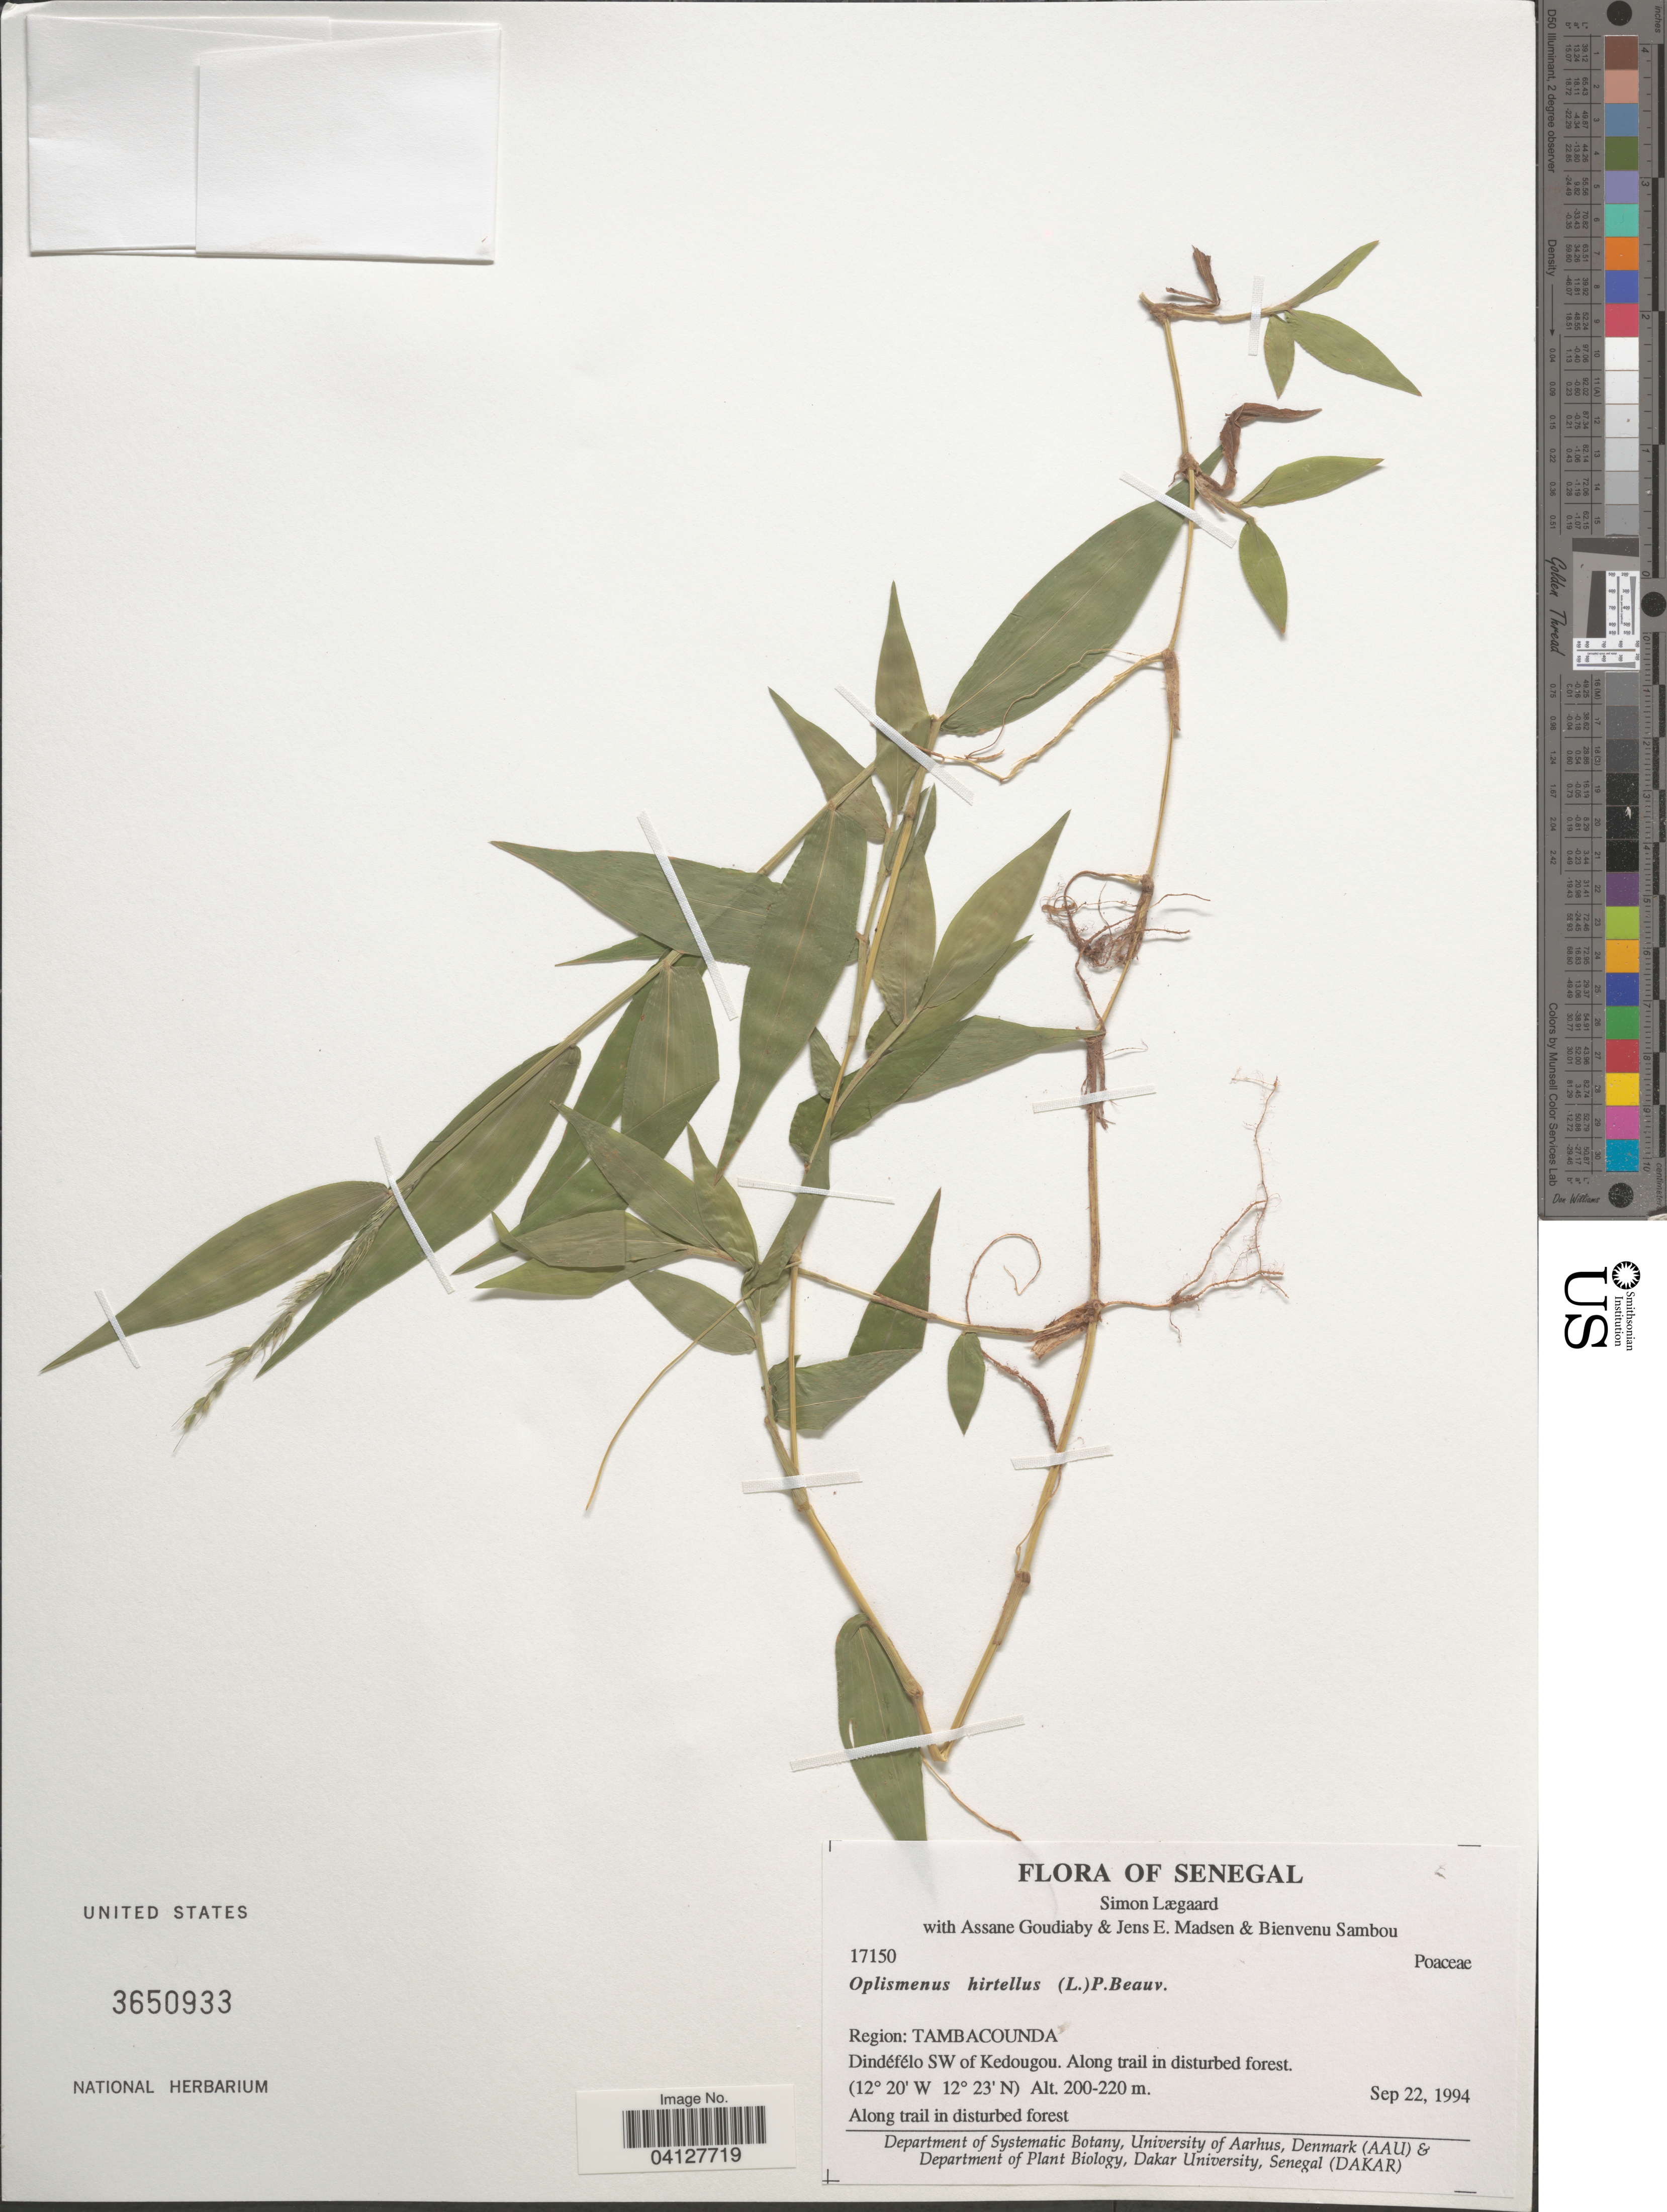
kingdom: Plantae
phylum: Tracheophyta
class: Liliopsida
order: Poales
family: Poaceae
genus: Oplismenus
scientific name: Oplismenus hirtellus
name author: (L.) P. Beauv.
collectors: S. Lægaard, A. Goudiaby, J. E. Madsen & B. Lissambou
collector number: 17150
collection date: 1994-09-22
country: Senegal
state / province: Tambacounda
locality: Region: Tambacounda. Dindéfélo SW of Kedougou. Along trail in disturbed forest.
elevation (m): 200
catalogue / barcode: US 3650933